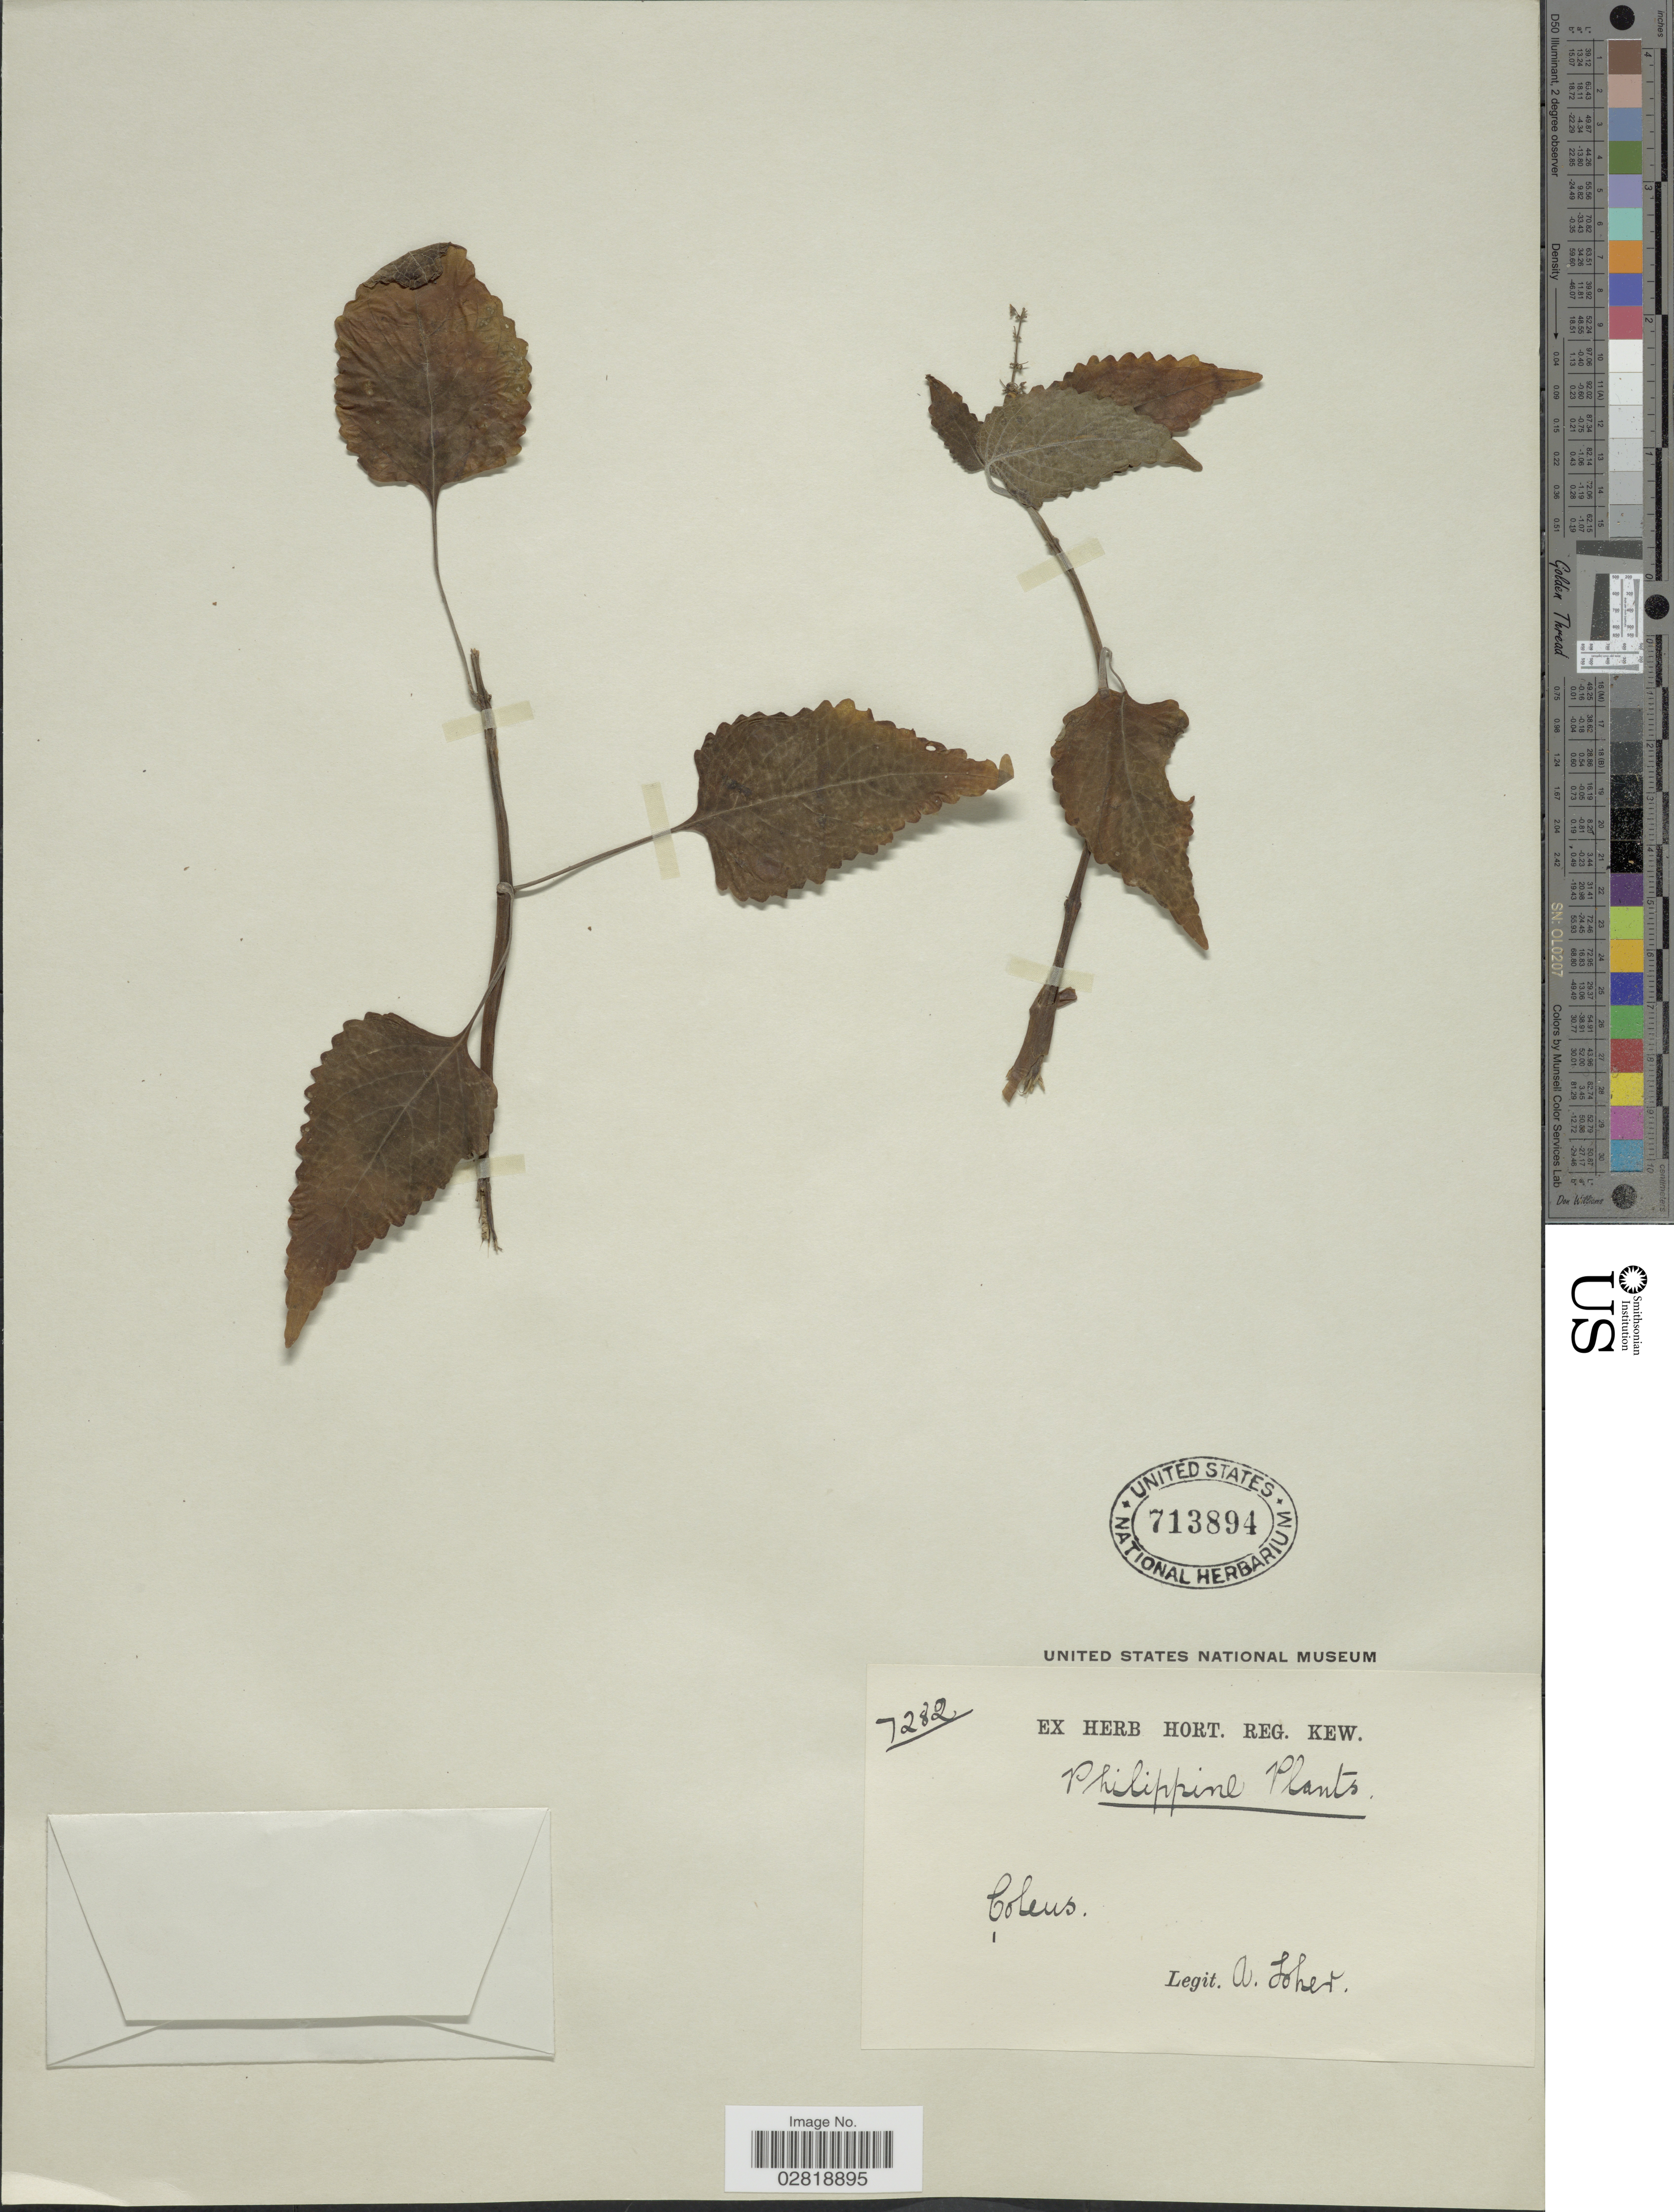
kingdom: Plantae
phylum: Tracheophyta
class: Magnoliopsida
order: Lamiales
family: Lamiaceae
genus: Plectranthus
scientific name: Plectranthus scutellarioides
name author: (L.) R. Br.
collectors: A. Loher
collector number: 7382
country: Philippines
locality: Colens.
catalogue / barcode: US 713894